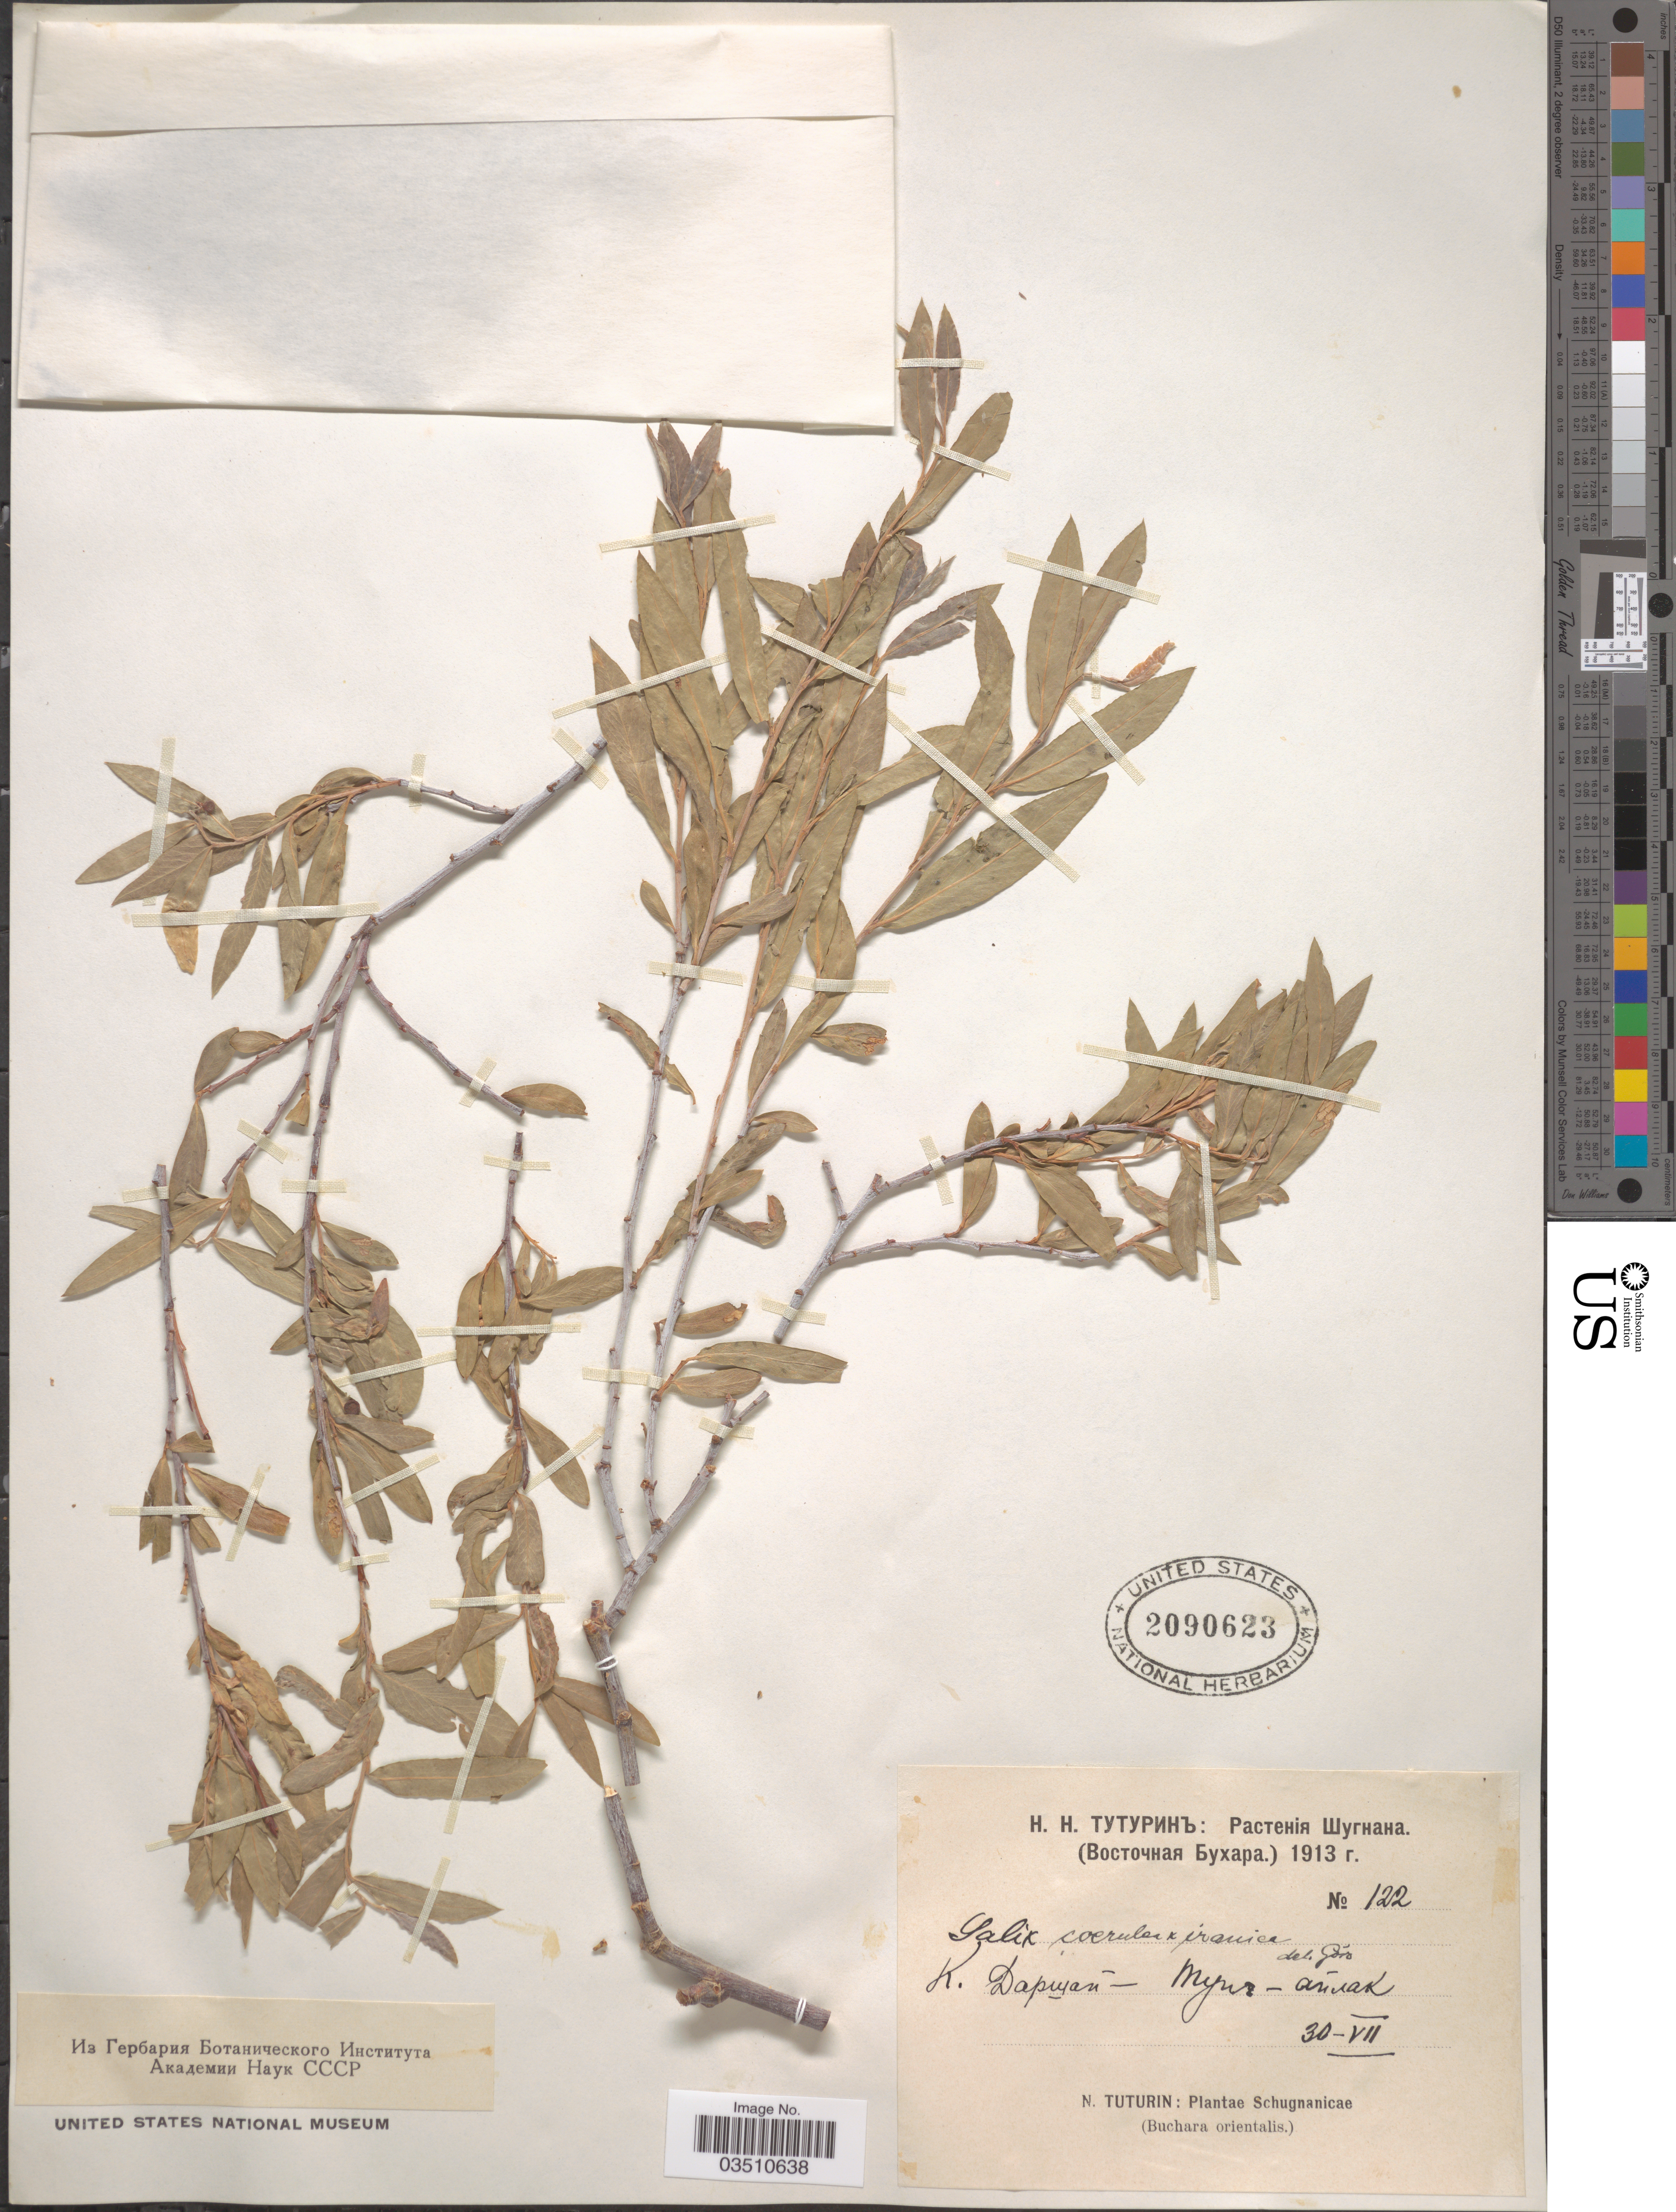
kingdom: Plantae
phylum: Tracheophyta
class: Magnoliopsida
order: Malpighiales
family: Salicaceae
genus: Salix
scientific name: Salix coerulea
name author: E.L. Wolf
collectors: N. Tuturin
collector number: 122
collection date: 1913-07-30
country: Tajikistan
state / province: Gorno-Badakhstan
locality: Darshai. Schugnanicae (Buchara orientalis).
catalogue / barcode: US 2090623